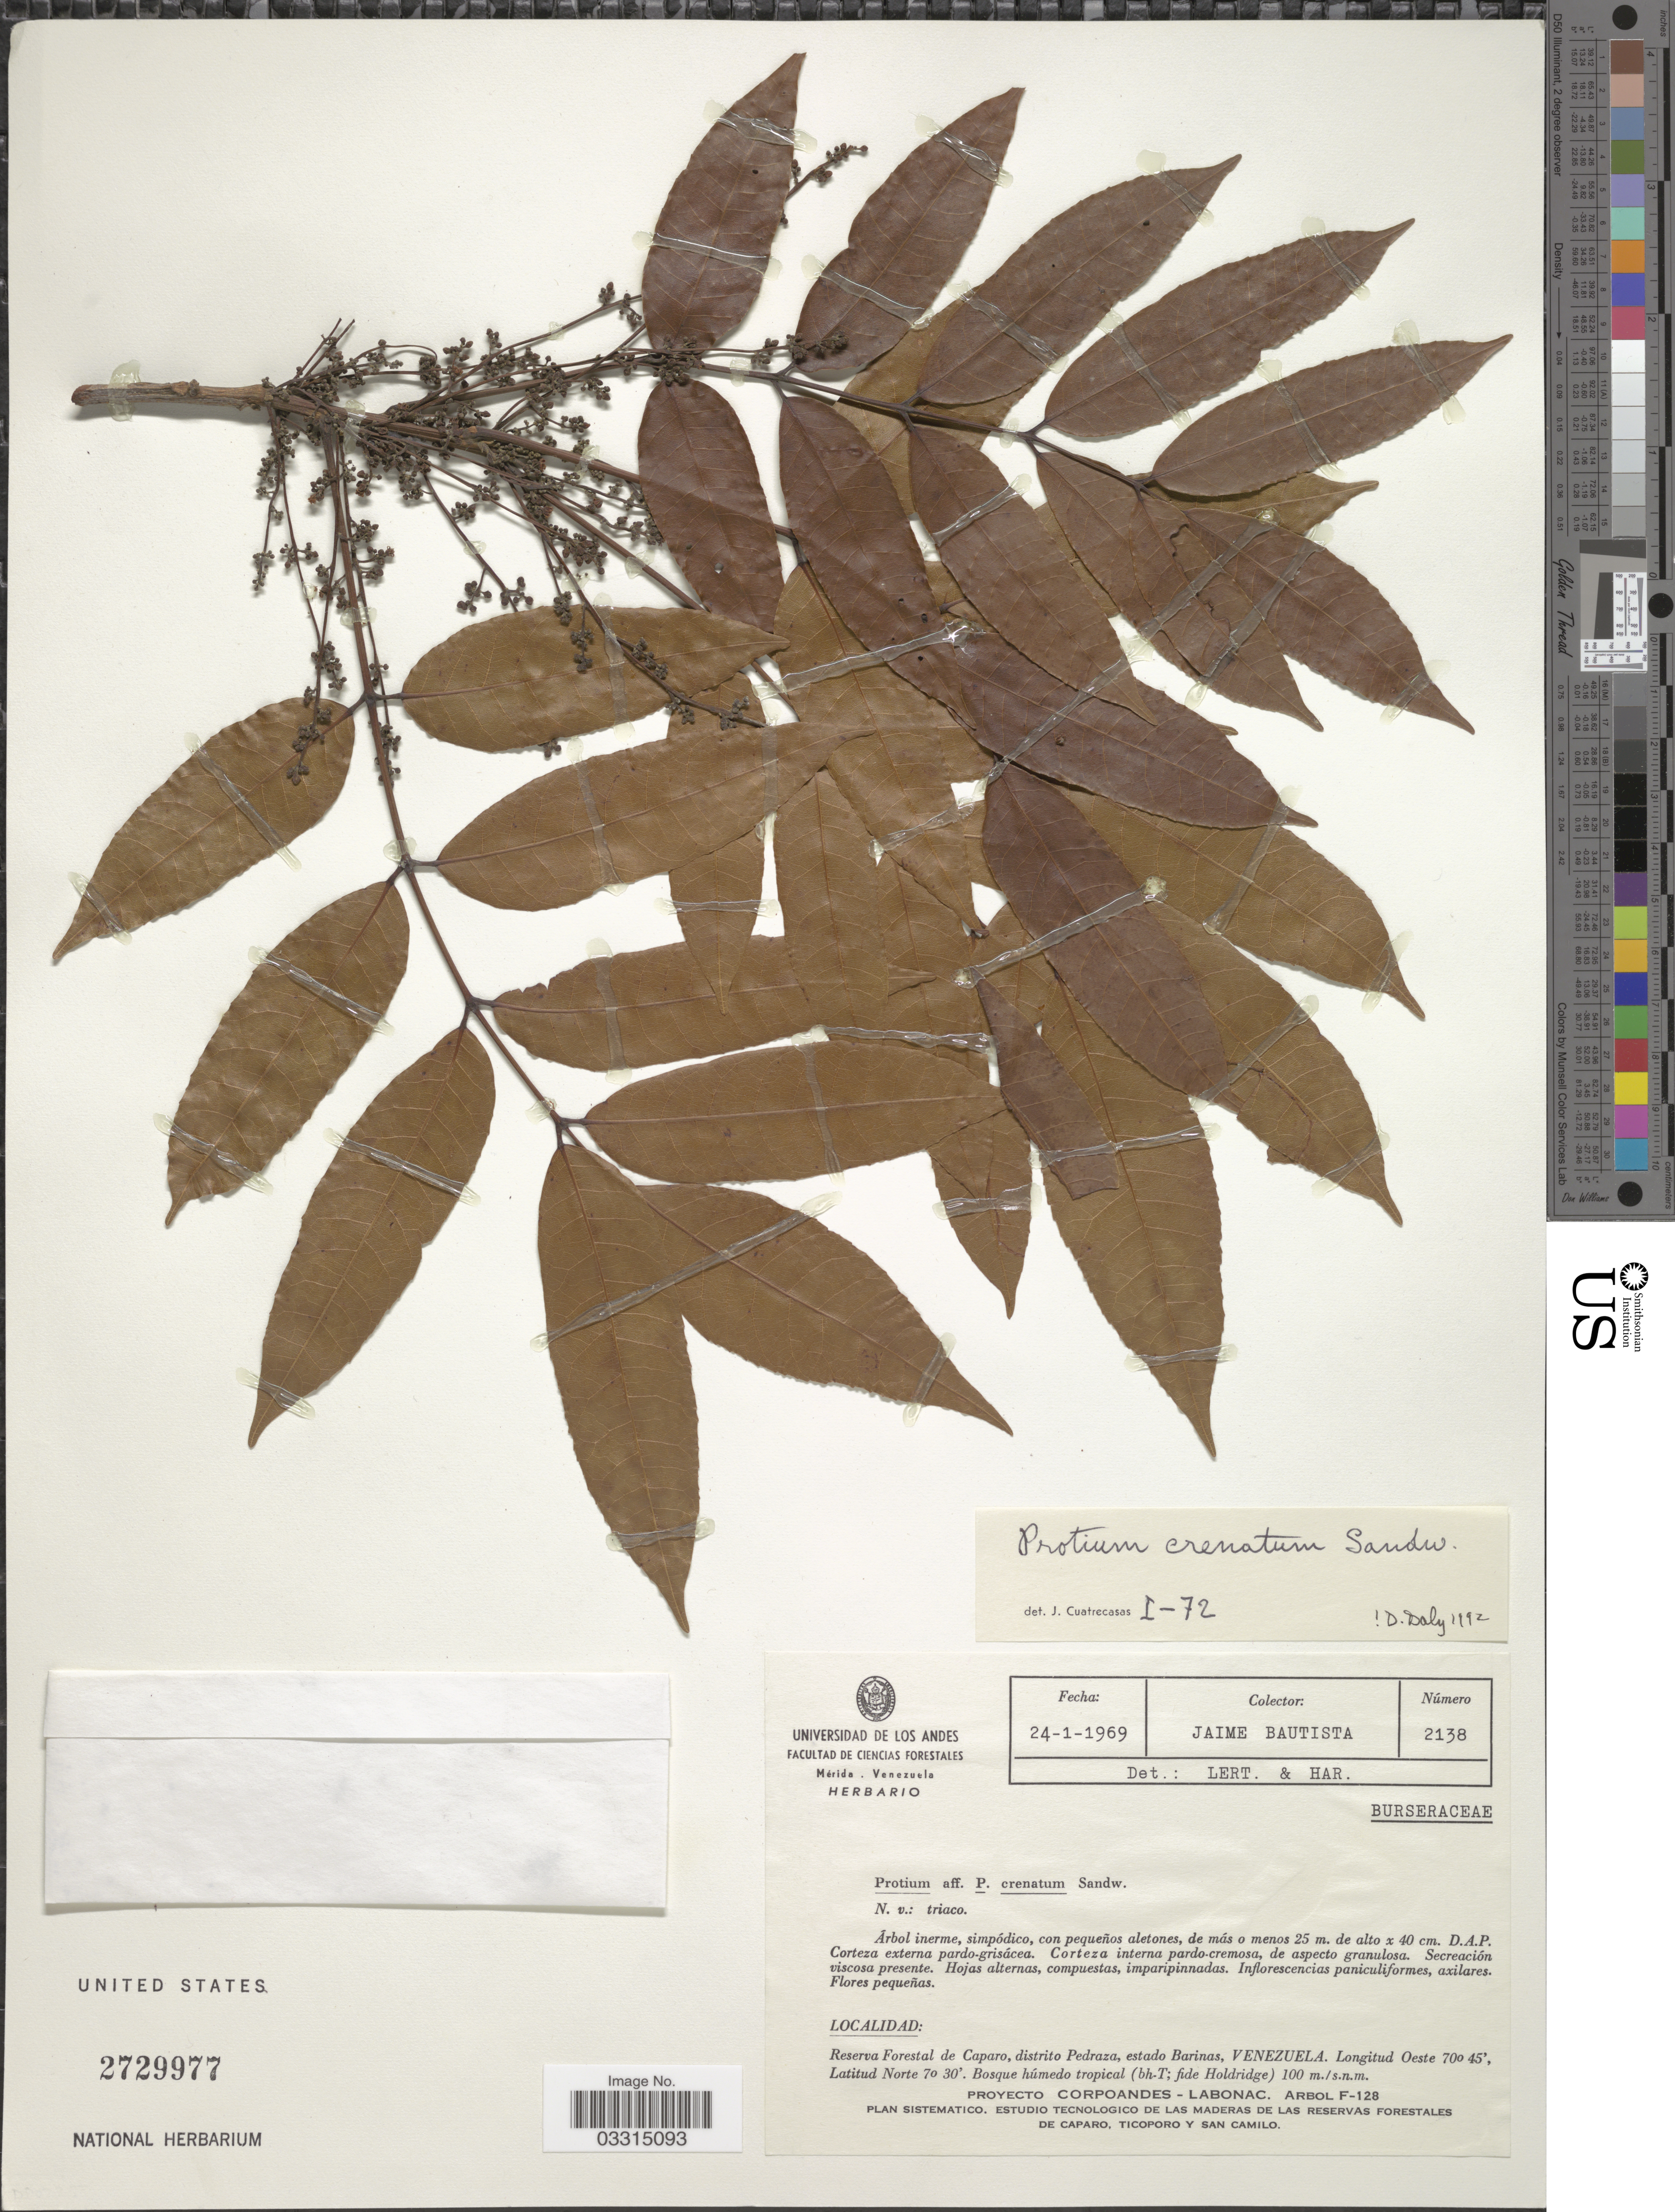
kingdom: Plantae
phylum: Tracheophyta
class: Magnoliopsida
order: Sapindales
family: Burseraceae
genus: Protium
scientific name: Protium crenatum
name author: Sandwith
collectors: J. A. Bautista B.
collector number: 2138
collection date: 1969-01-24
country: Venezuela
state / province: Barinas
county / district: Pedraza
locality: Reserva Forestal de Caparo, distrito Pedraza.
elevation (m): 100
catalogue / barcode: US 2729977